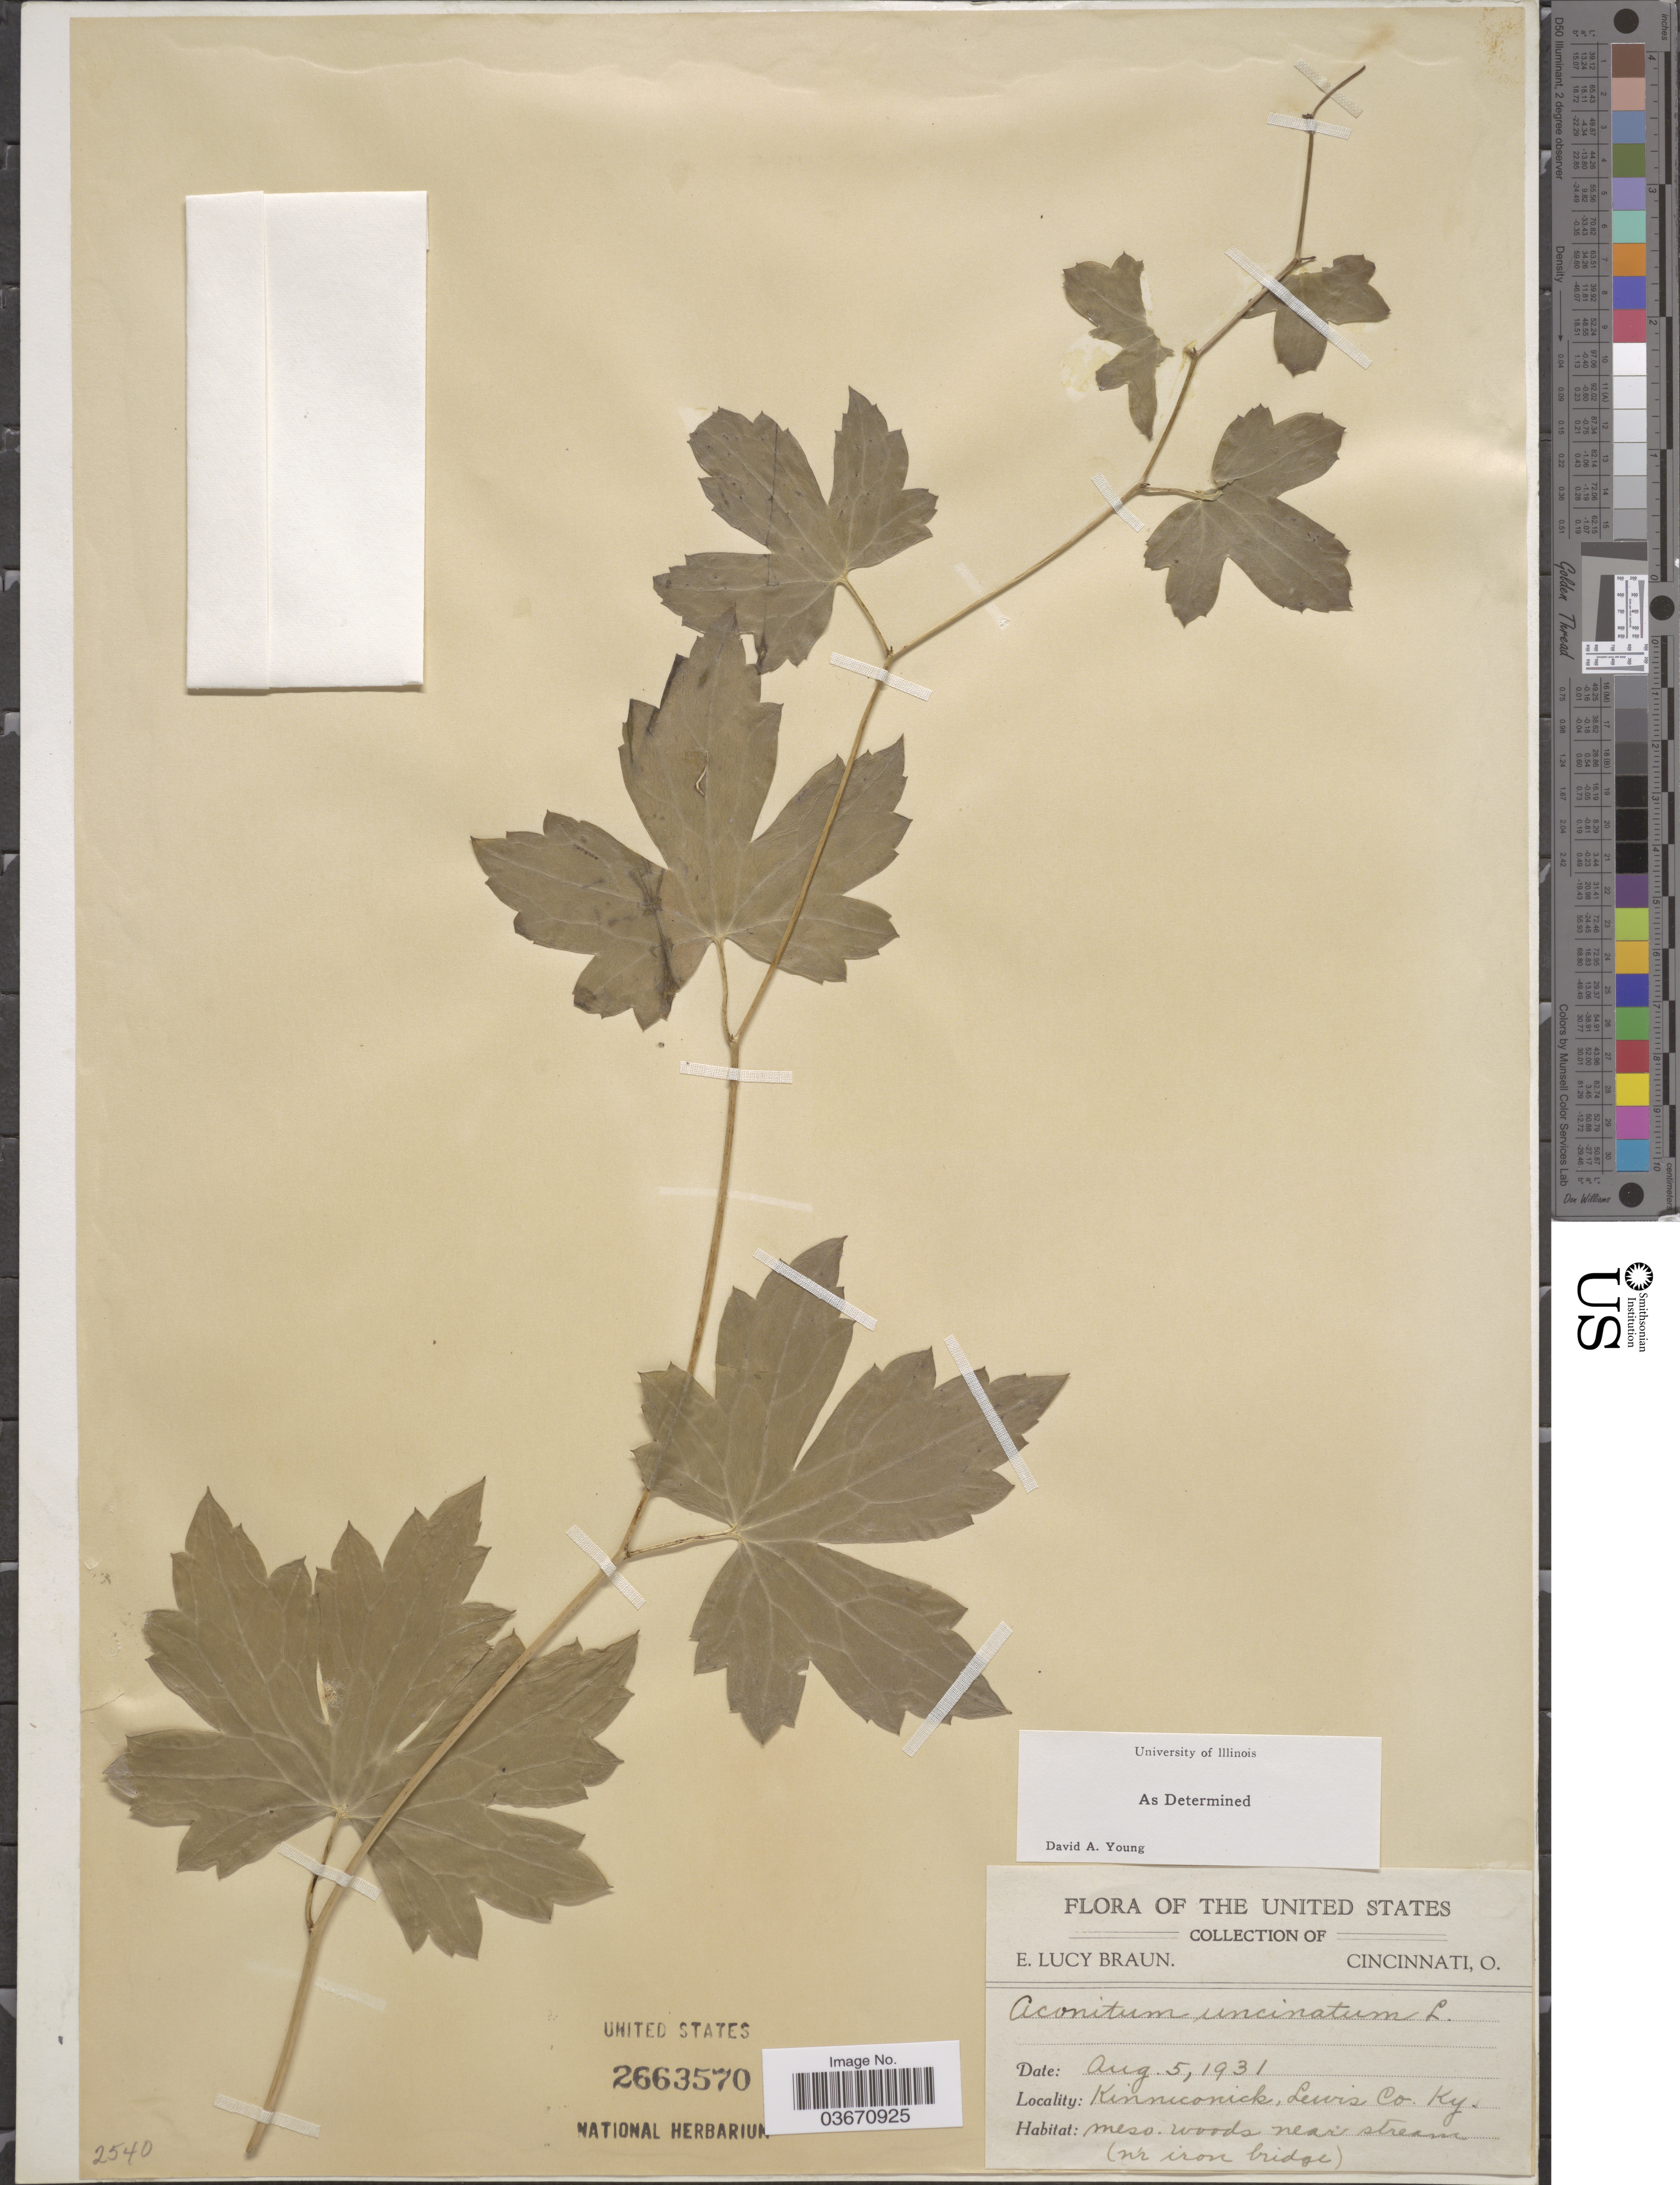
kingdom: Plantae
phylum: Tracheophyta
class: Magnoliopsida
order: Ranunculales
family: Ranunculaceae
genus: Aconitum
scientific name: Aconitum uncinatum var. uncinatum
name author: L.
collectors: E. L. Braun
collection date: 1931-08-05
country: United States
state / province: Kentucky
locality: Kinniconick, Lewis Co. Near stream (n'r iron bridge).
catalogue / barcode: US 2663570